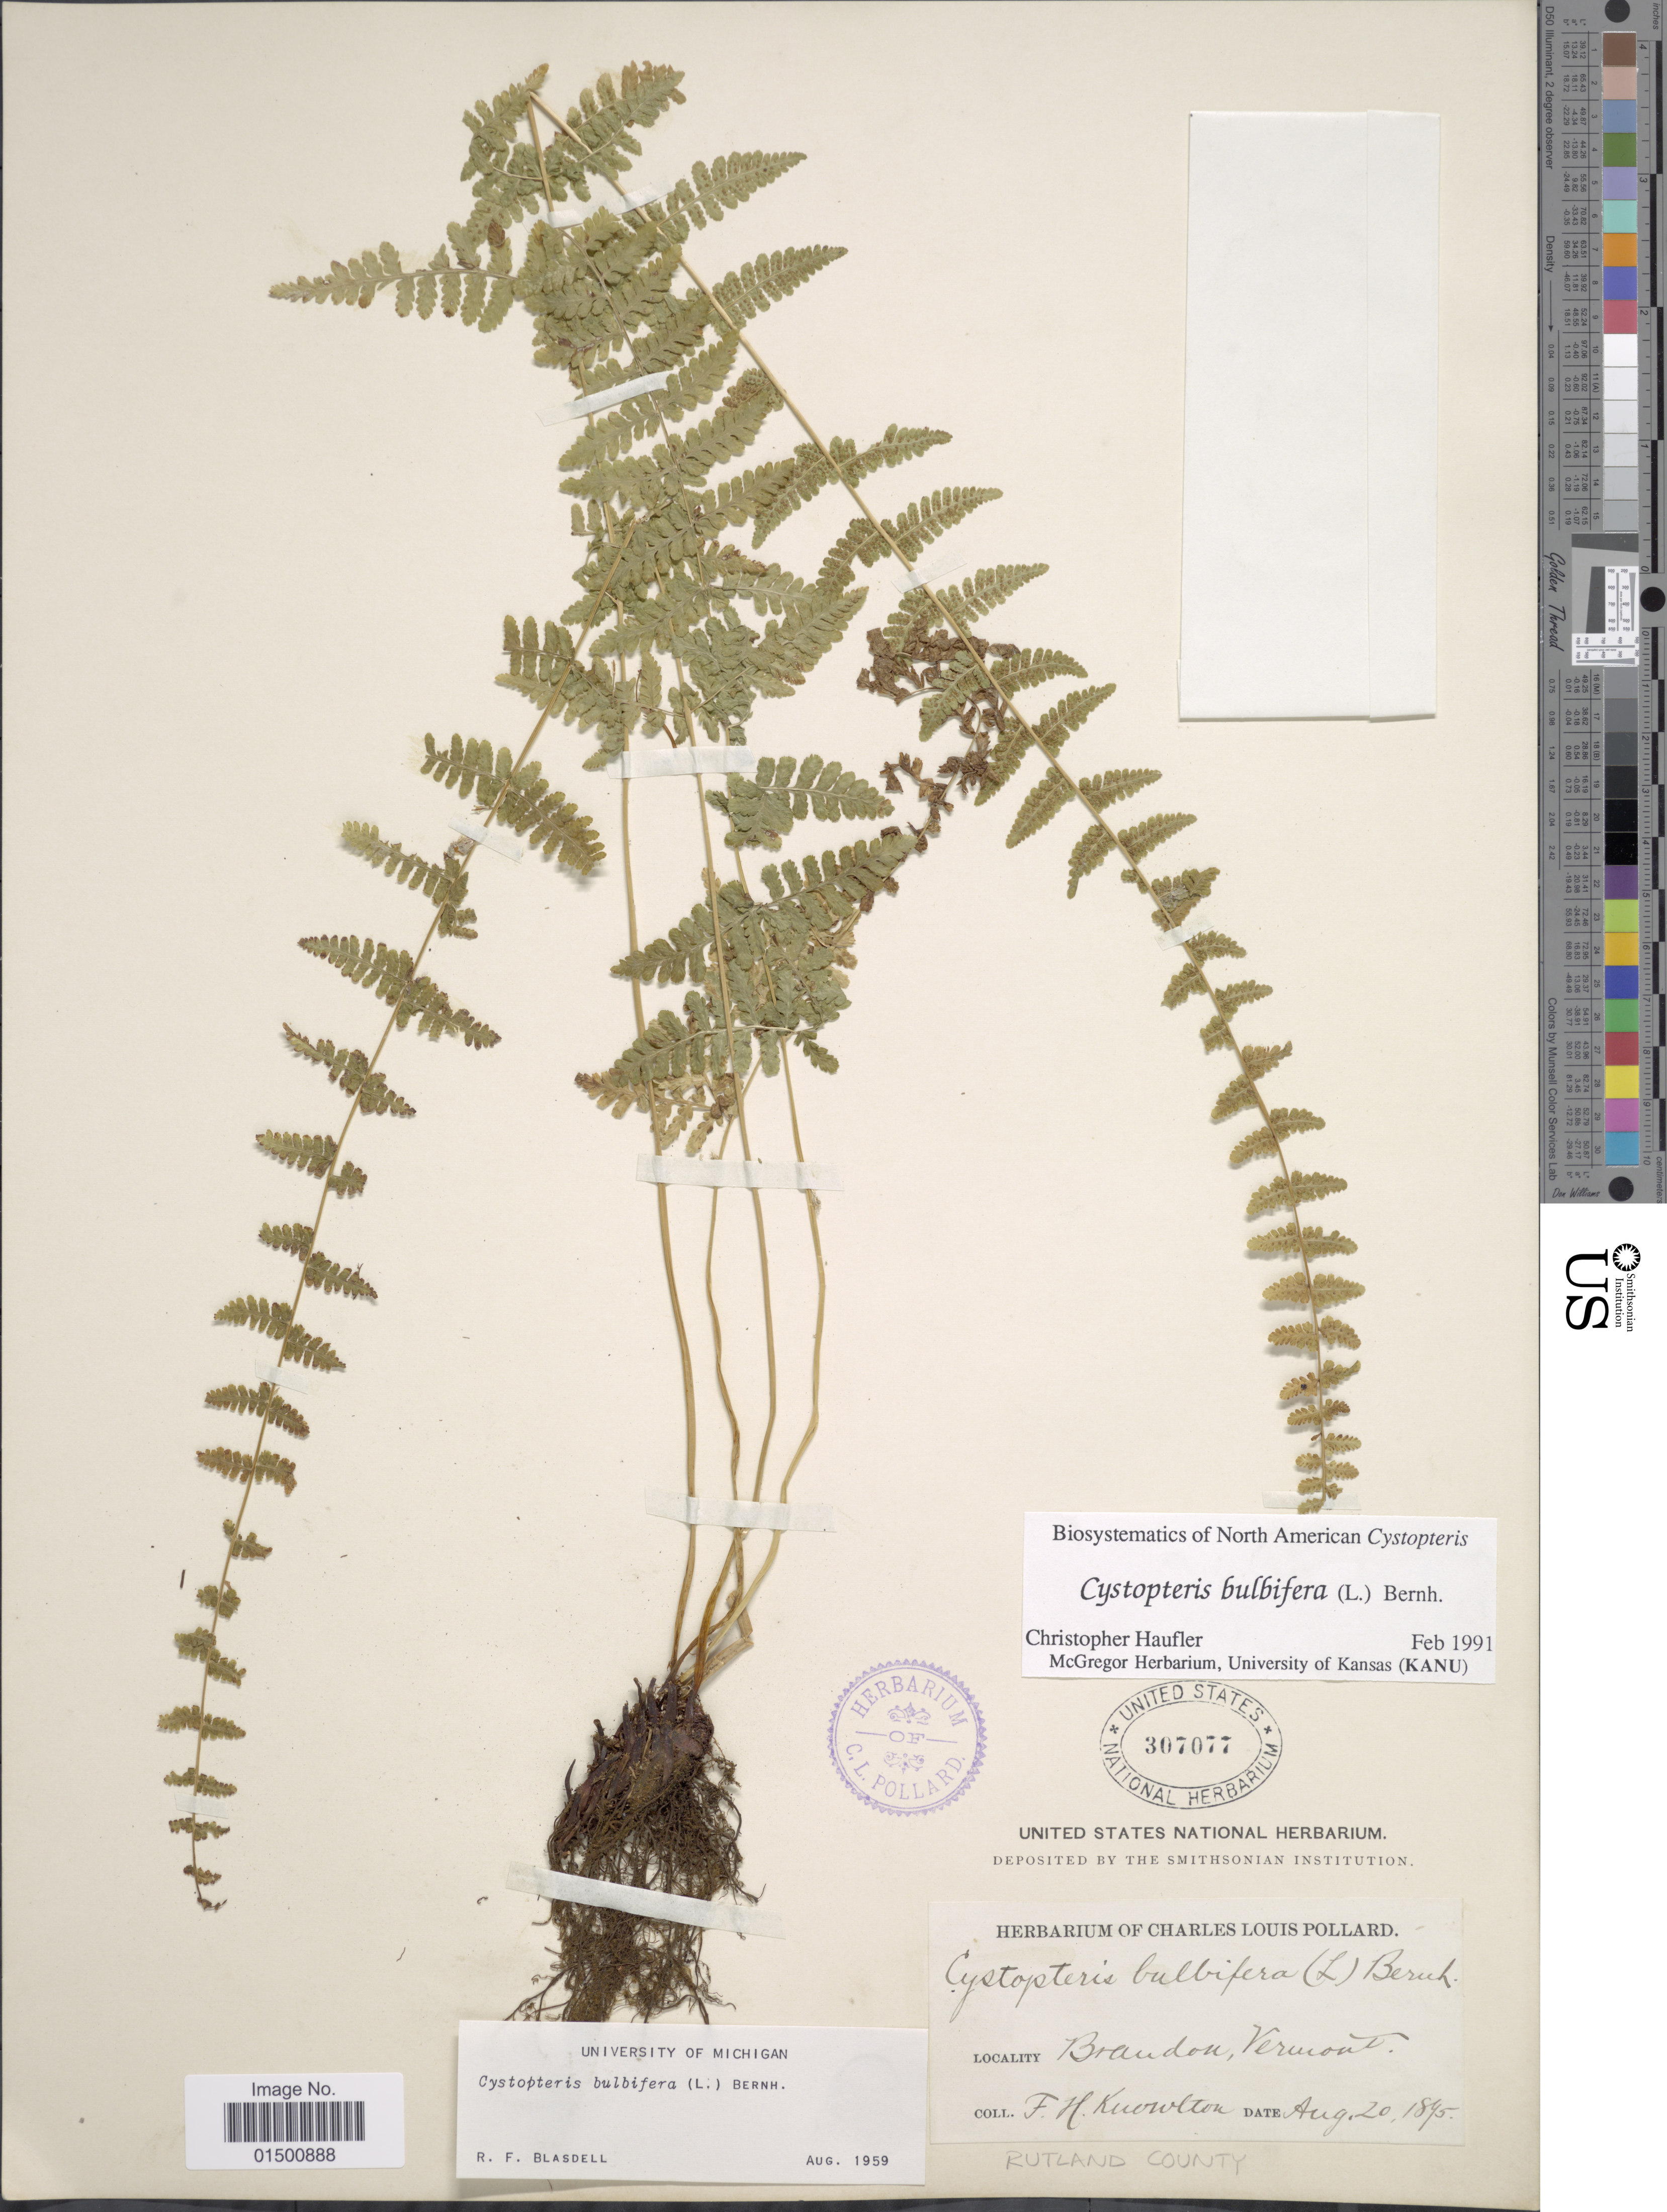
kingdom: Plantae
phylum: Tracheophyta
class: Polypodiopsida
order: Polypodiales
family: Cystopteridaceae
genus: Cystopteris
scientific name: Cystopteris bulbifera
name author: (L.) Bernh.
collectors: F. H. Knowlton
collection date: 1895-08-20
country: United States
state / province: Vermont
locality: Brandon, Rutland County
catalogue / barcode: US 307077